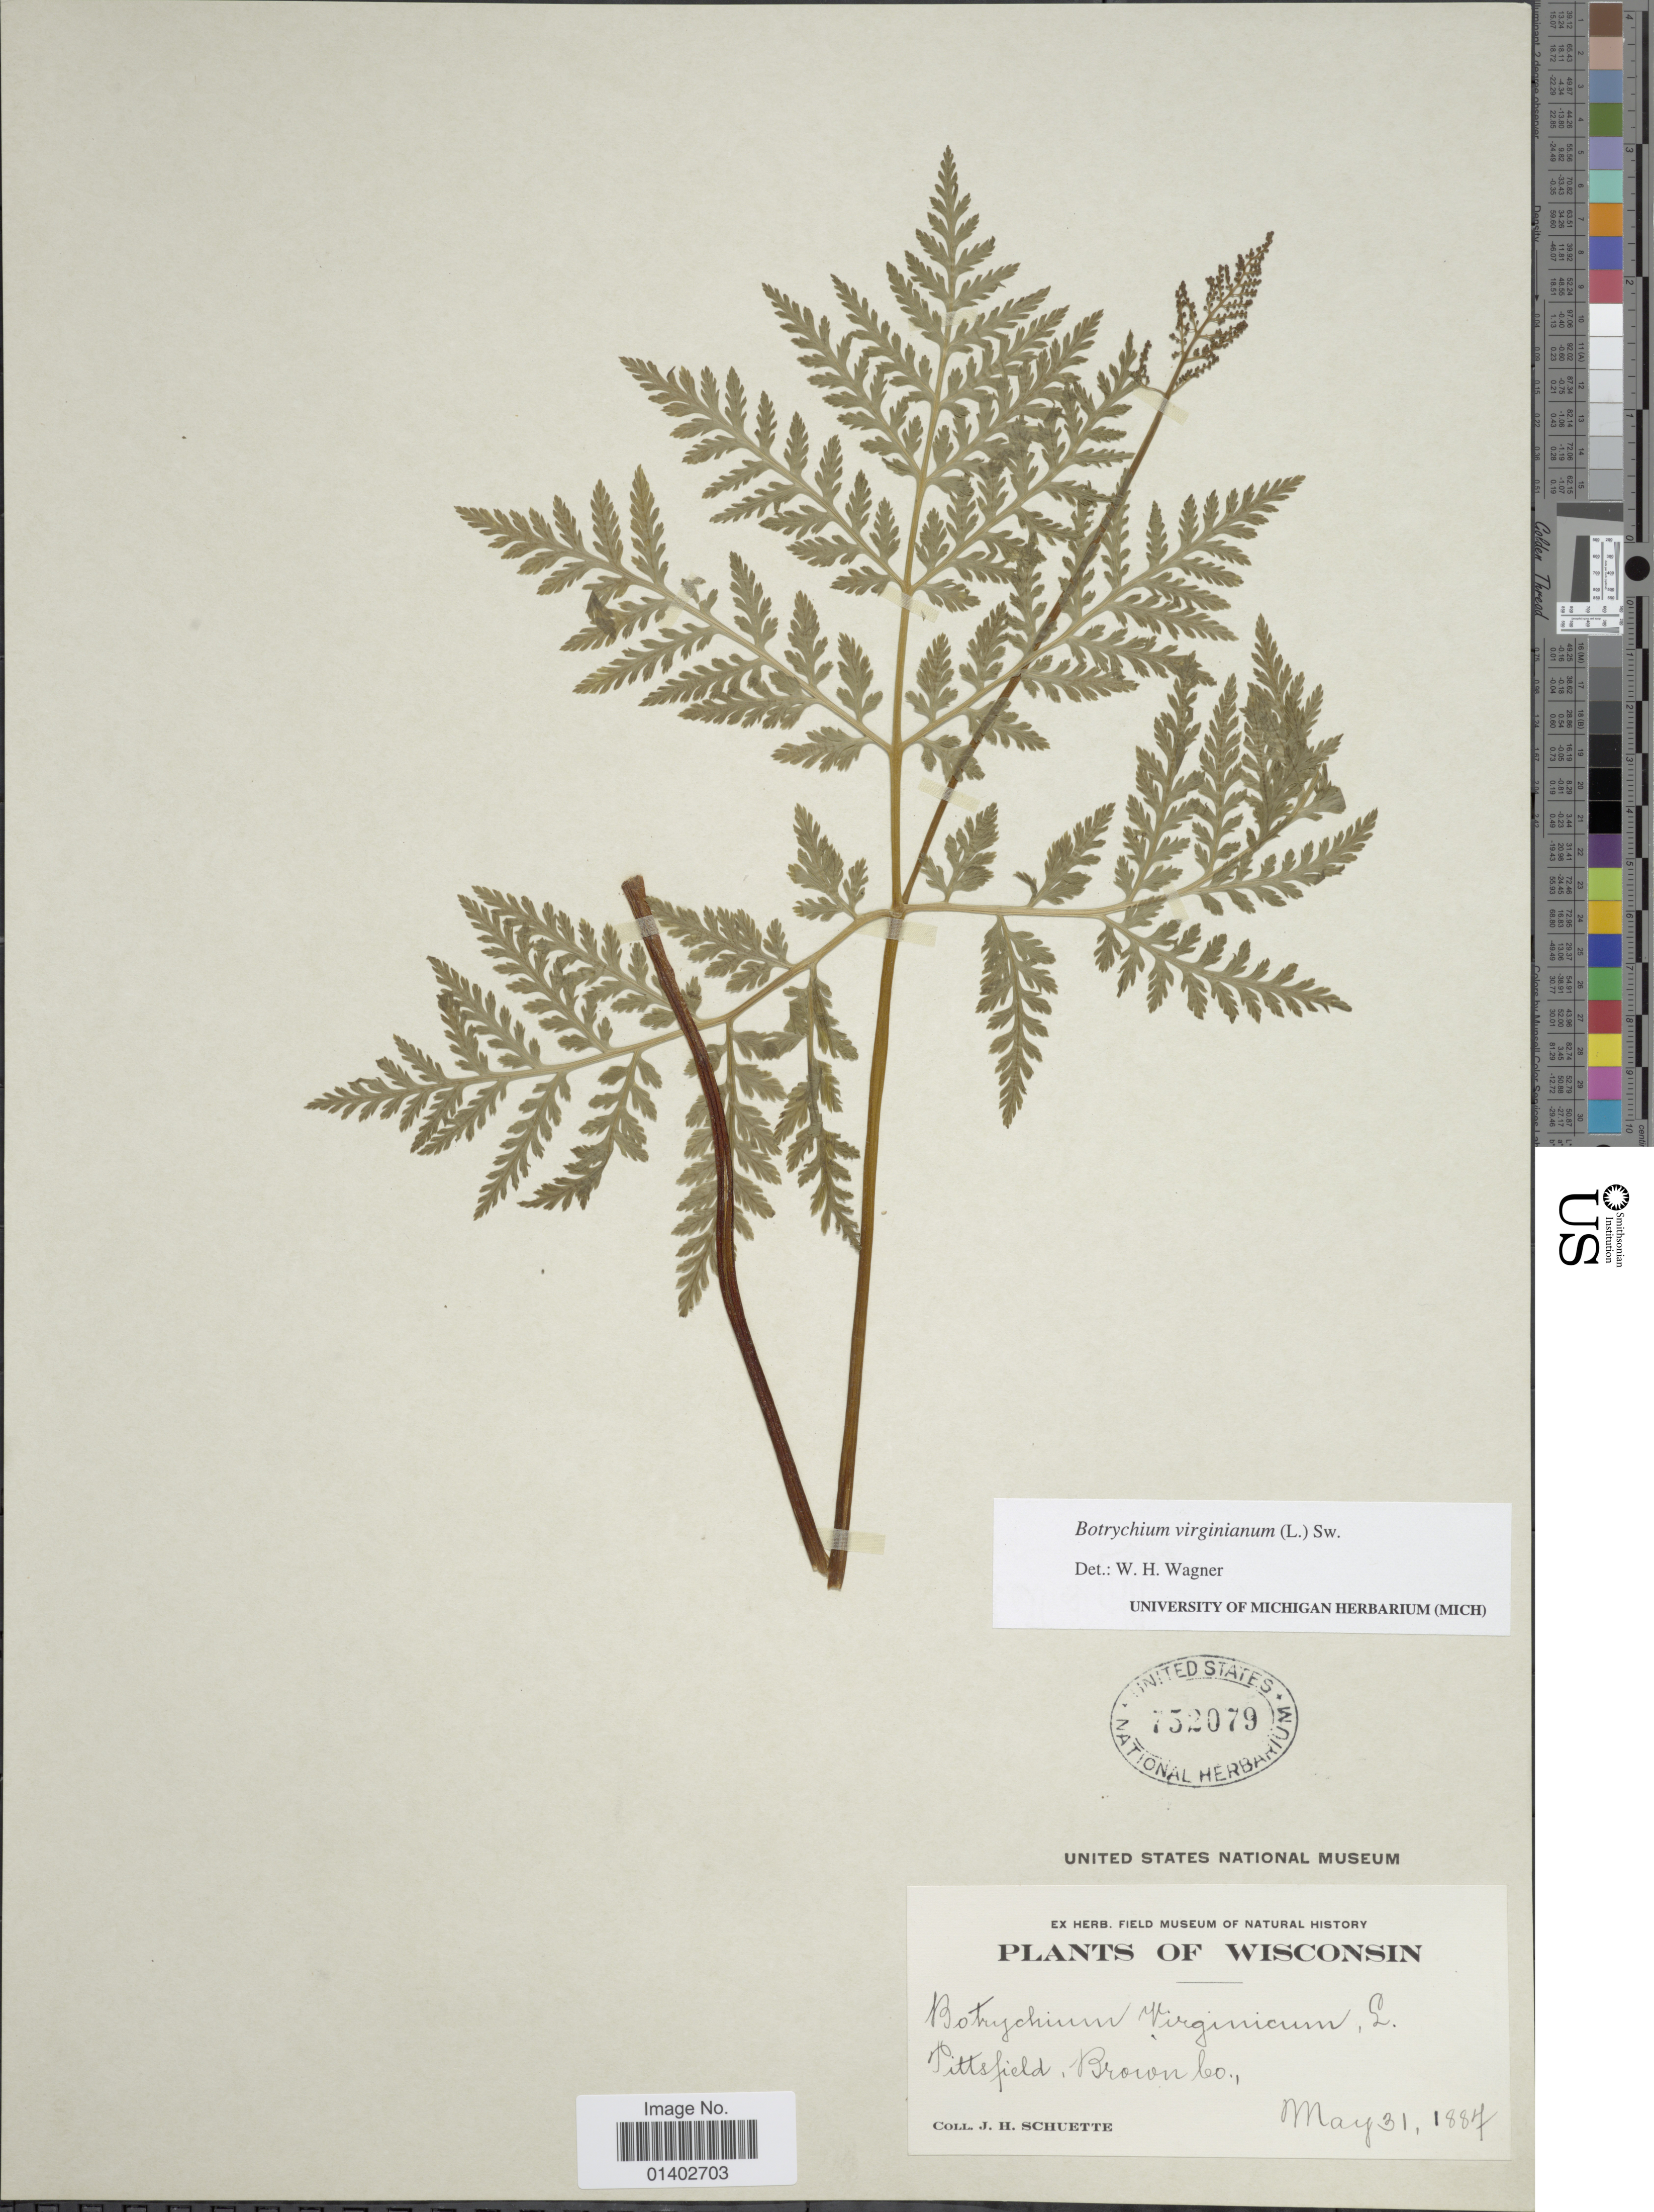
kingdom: Plantae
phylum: Tracheophyta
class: Polypodiopsida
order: Ophioglossales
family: Ophioglossaceae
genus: Botrychium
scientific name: Botrychium virginianum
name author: (L.) Sw.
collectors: J. H. Schuette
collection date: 1887-05-31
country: United States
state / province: Wisconsin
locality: Pittsfield, Brown Co.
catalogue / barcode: US 752079